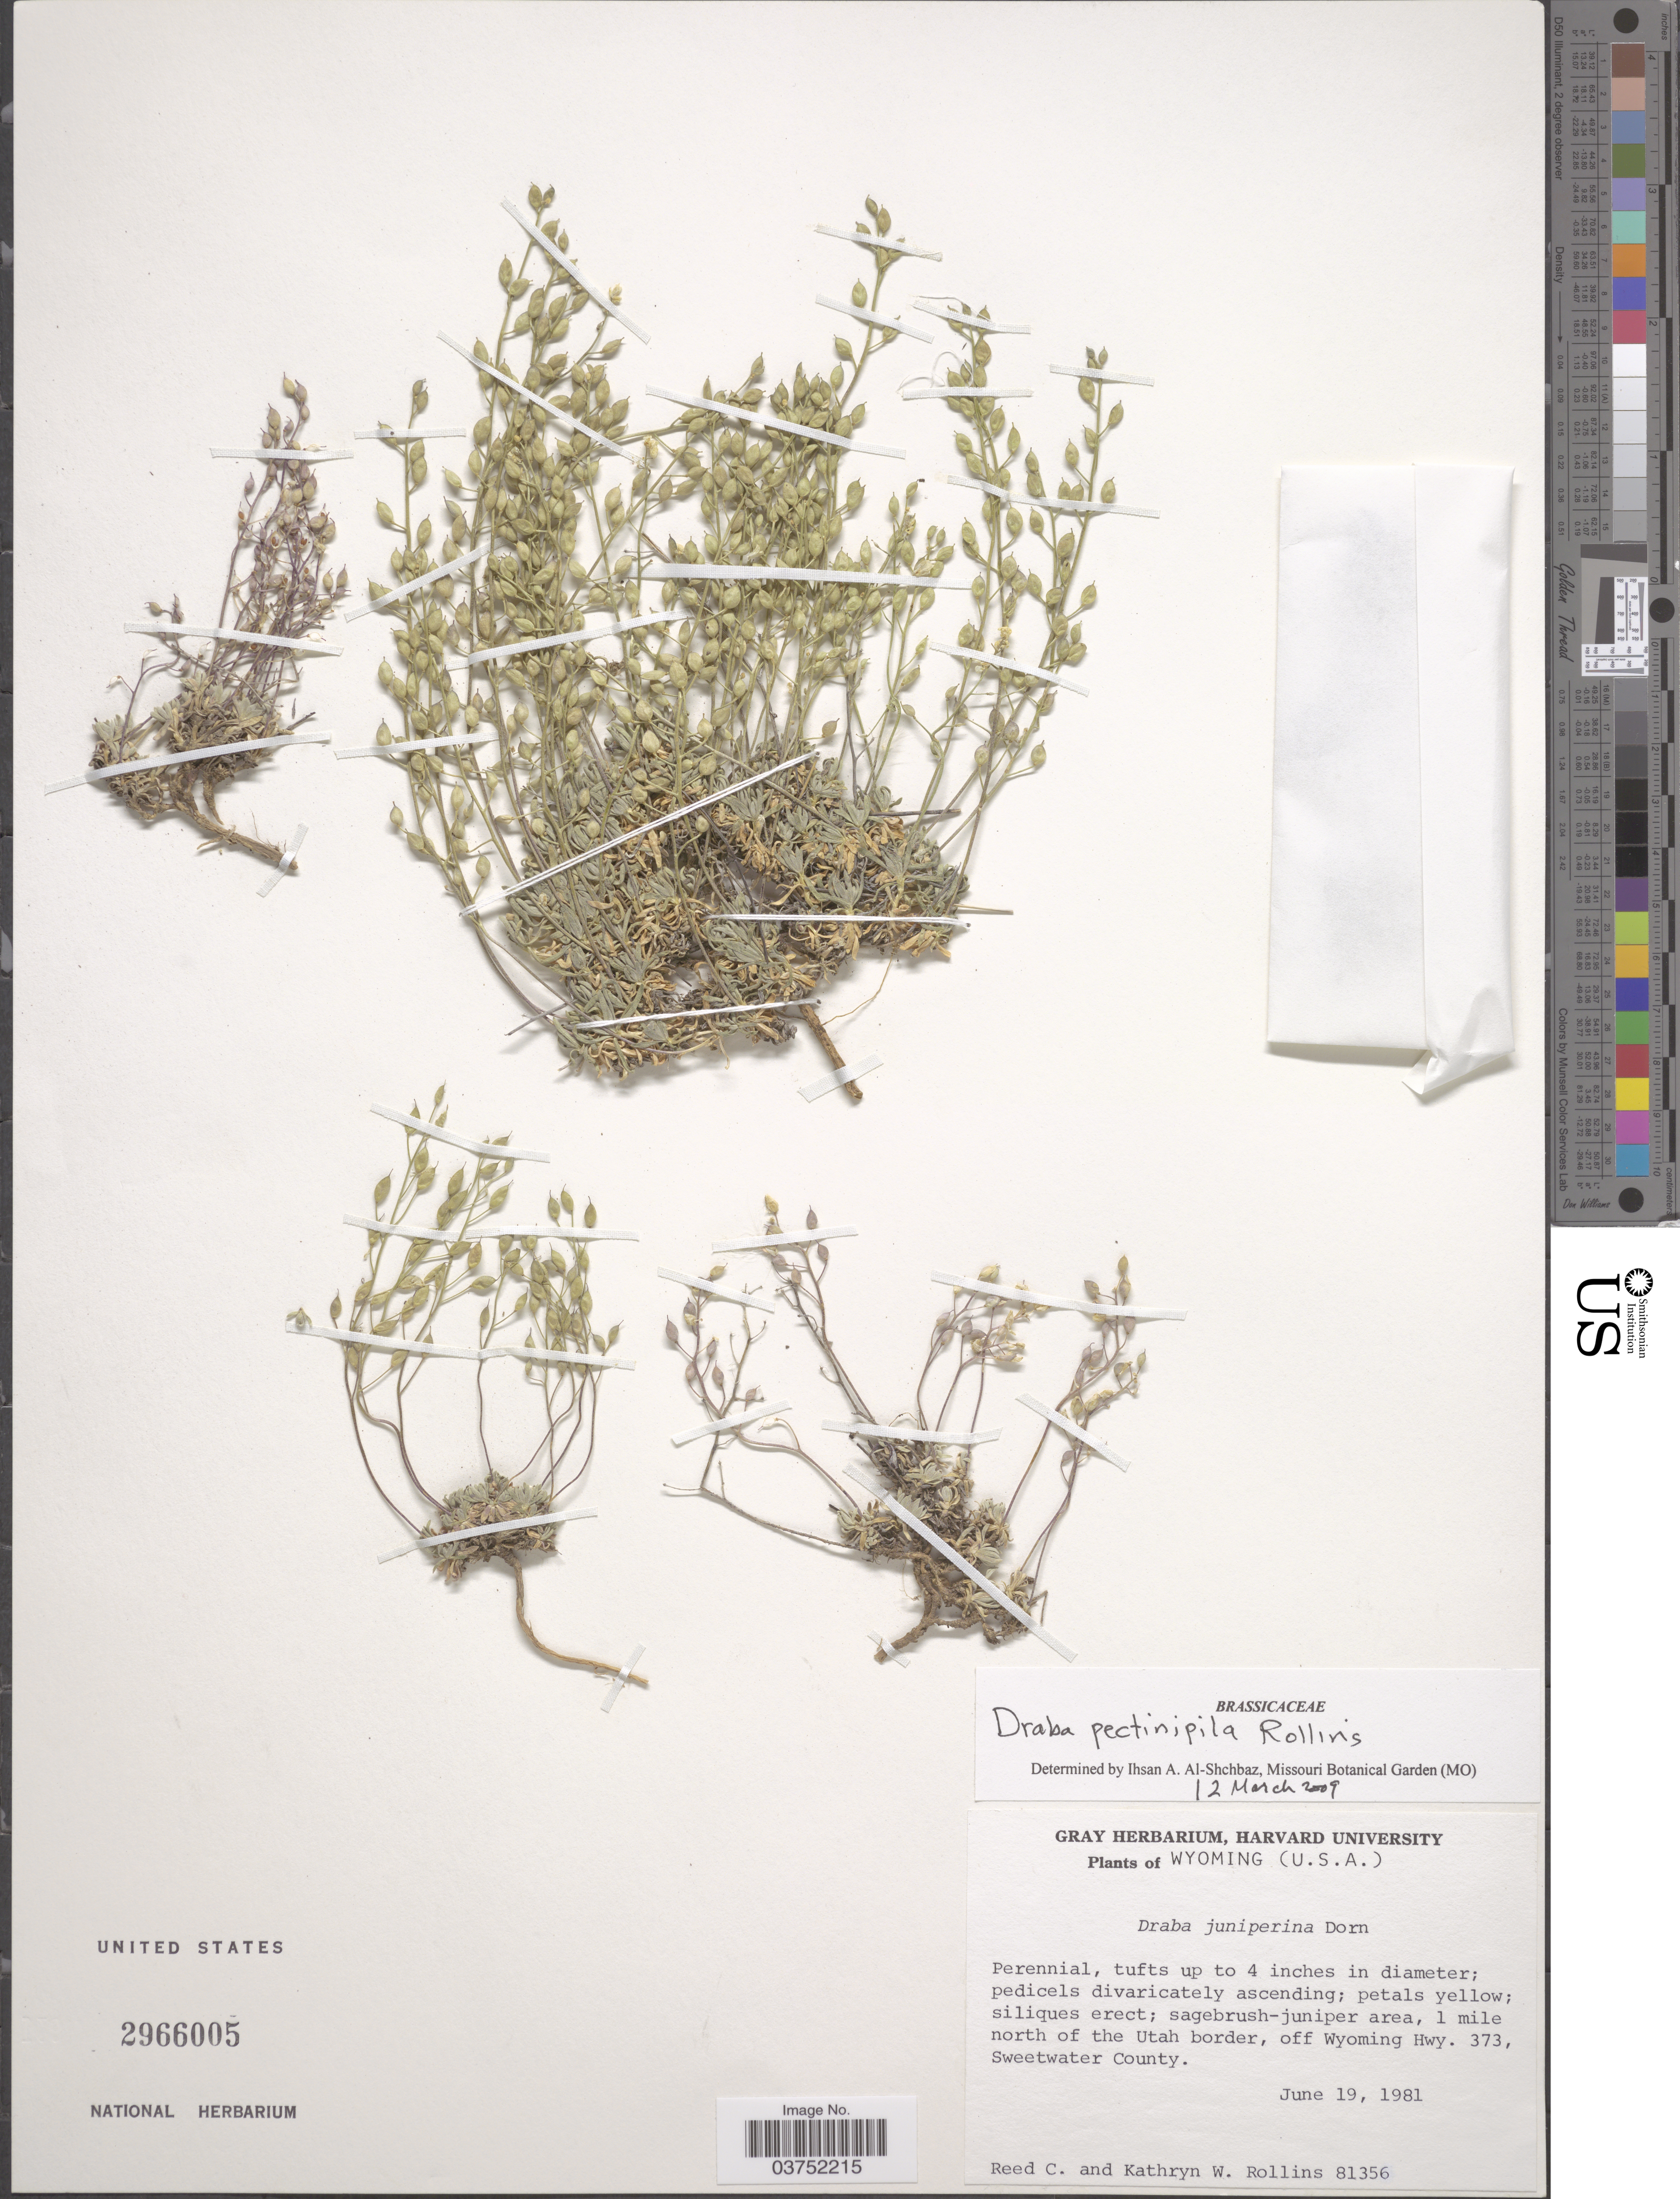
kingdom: Plantae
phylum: Tracheophyta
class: Magnoliopsida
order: Brassicales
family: Brassicaceae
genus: Draba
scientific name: Draba pectinipila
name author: Rollins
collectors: R. C. Rollins & K. W. Rollins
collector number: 81356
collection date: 1981-06-19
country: United States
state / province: Wyoming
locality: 1 mile north of the Utah border, off Wyoming Hwy. 373, Sweetwater County.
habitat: sagebrush juniper area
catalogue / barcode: US 2966005